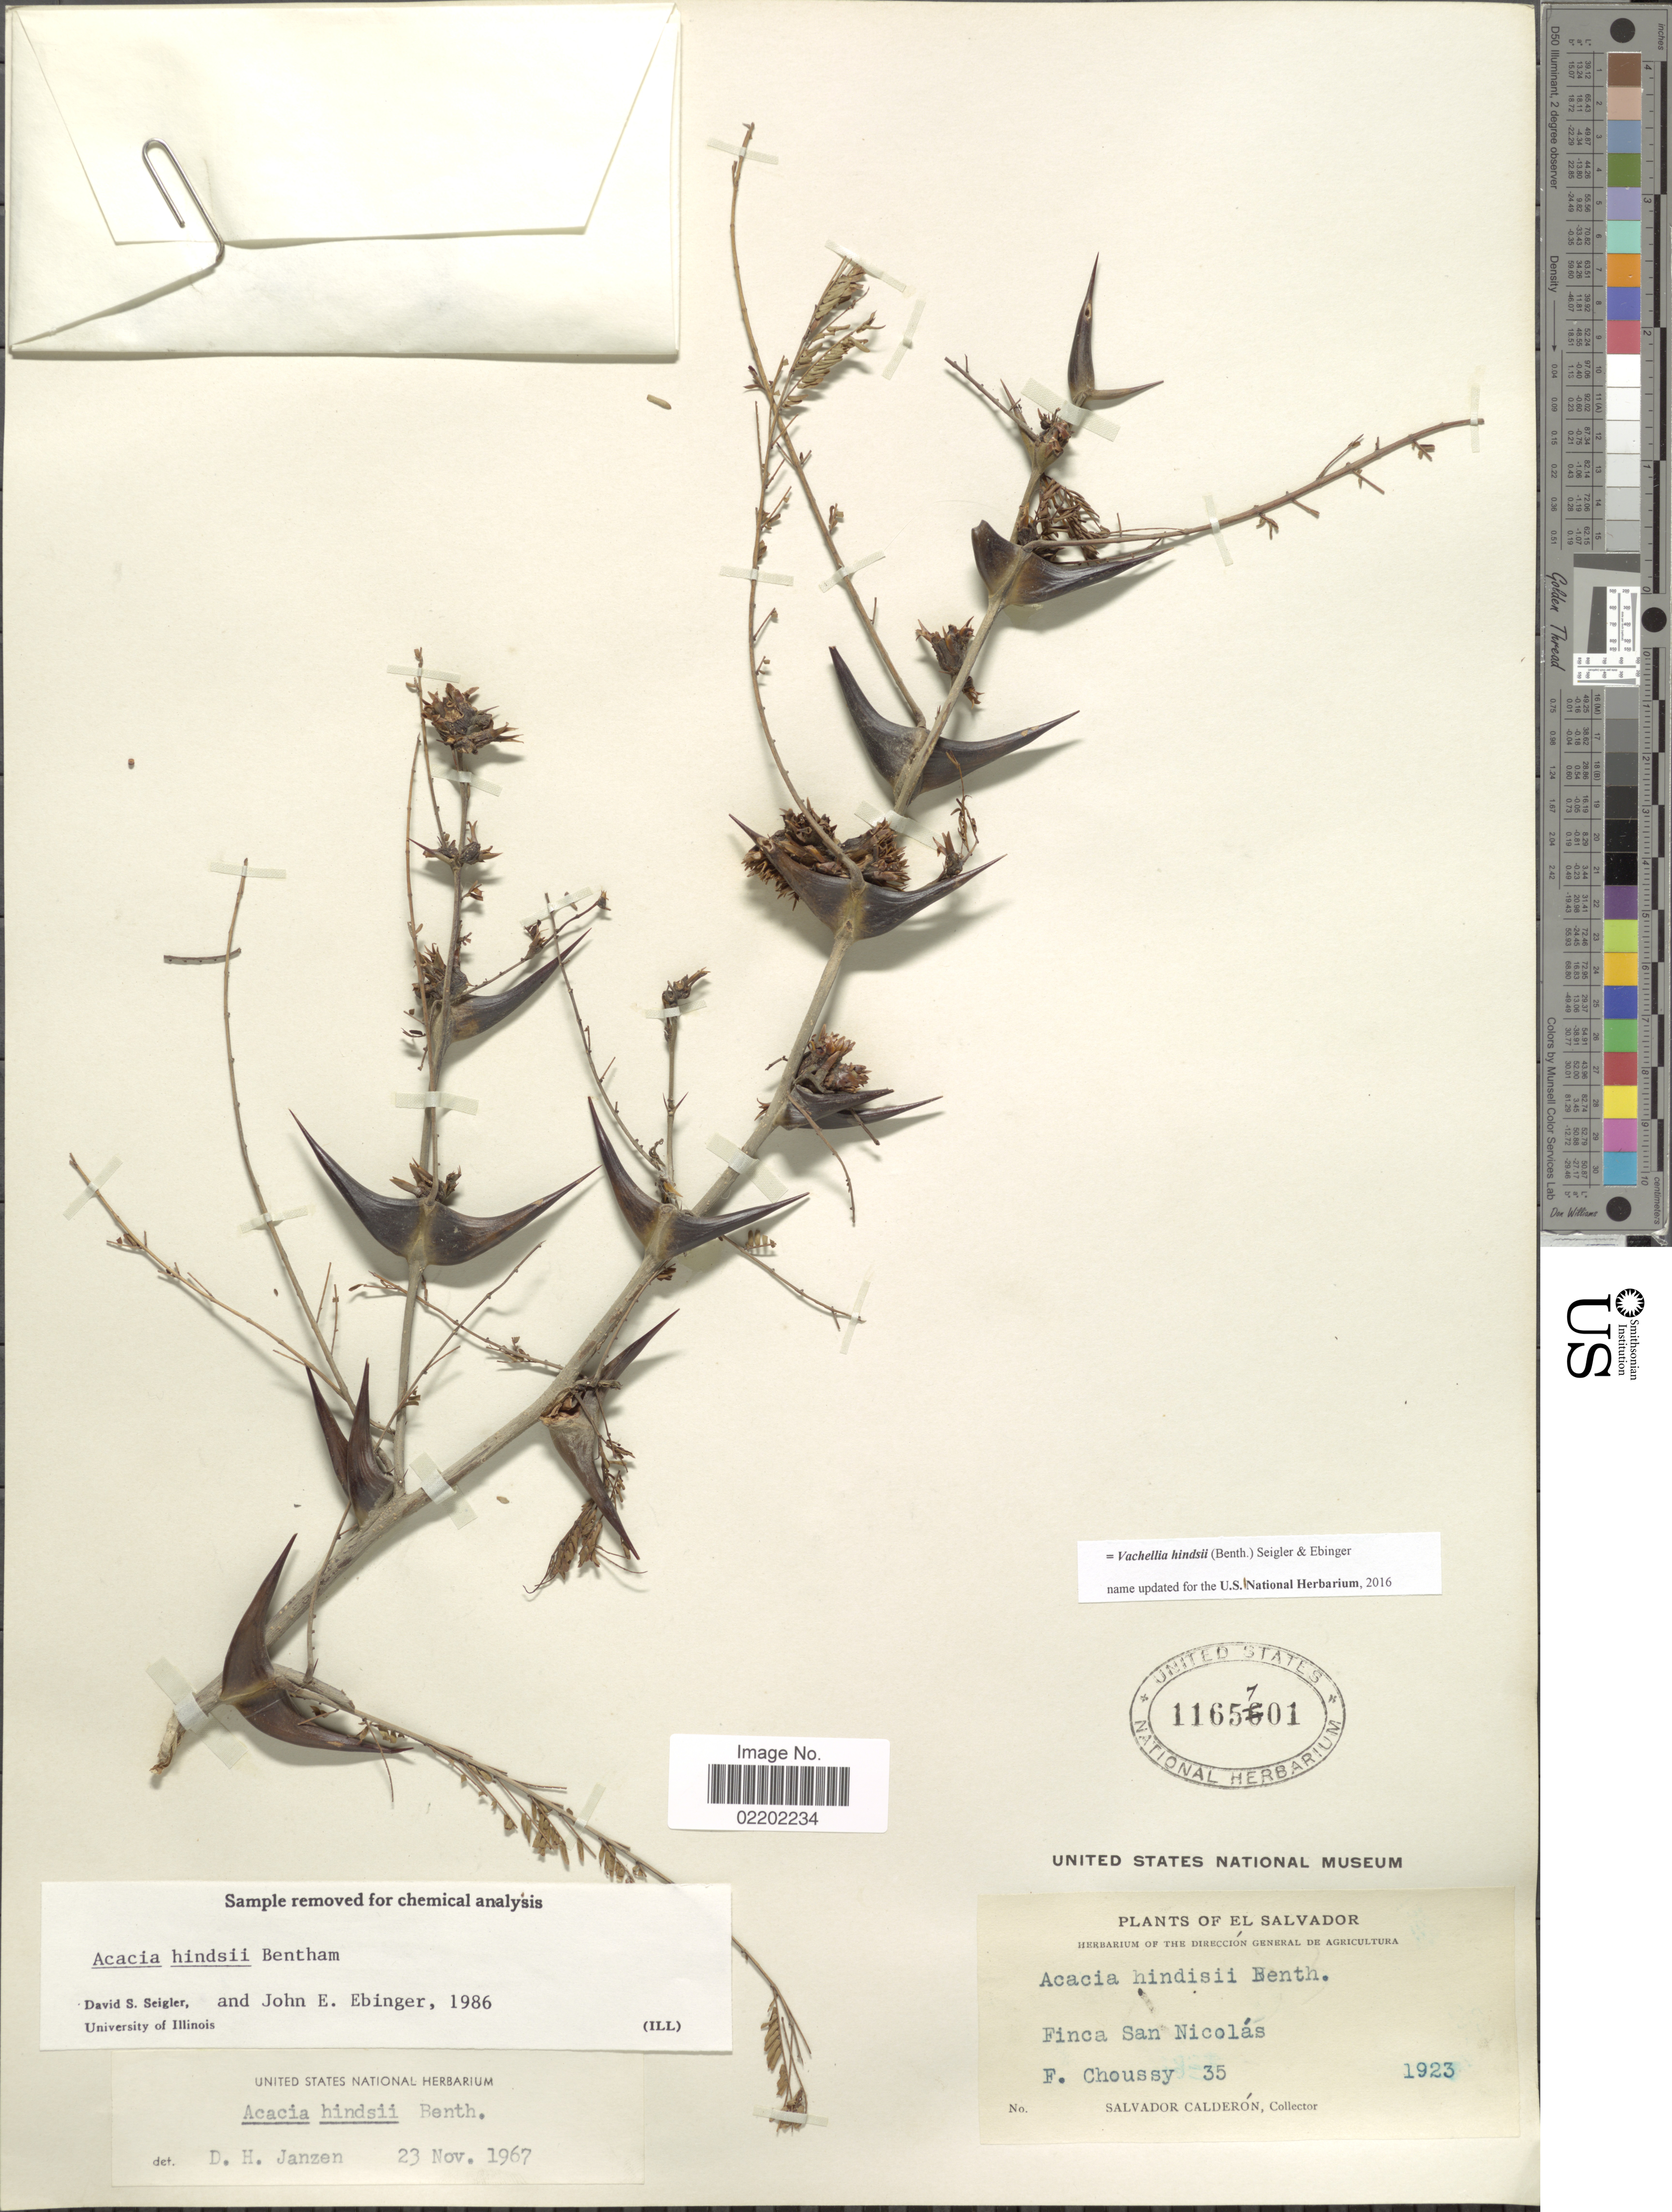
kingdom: Plantae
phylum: Tracheophyta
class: Magnoliopsida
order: Fabales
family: Fabaceae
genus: Vachellia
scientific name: Vachellia hindsii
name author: (Benth.) Seigler & Ebinger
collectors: F. Choussy & S. Calderón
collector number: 35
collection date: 1923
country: El Salvador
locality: Finca San Nicolás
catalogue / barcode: US 1165701